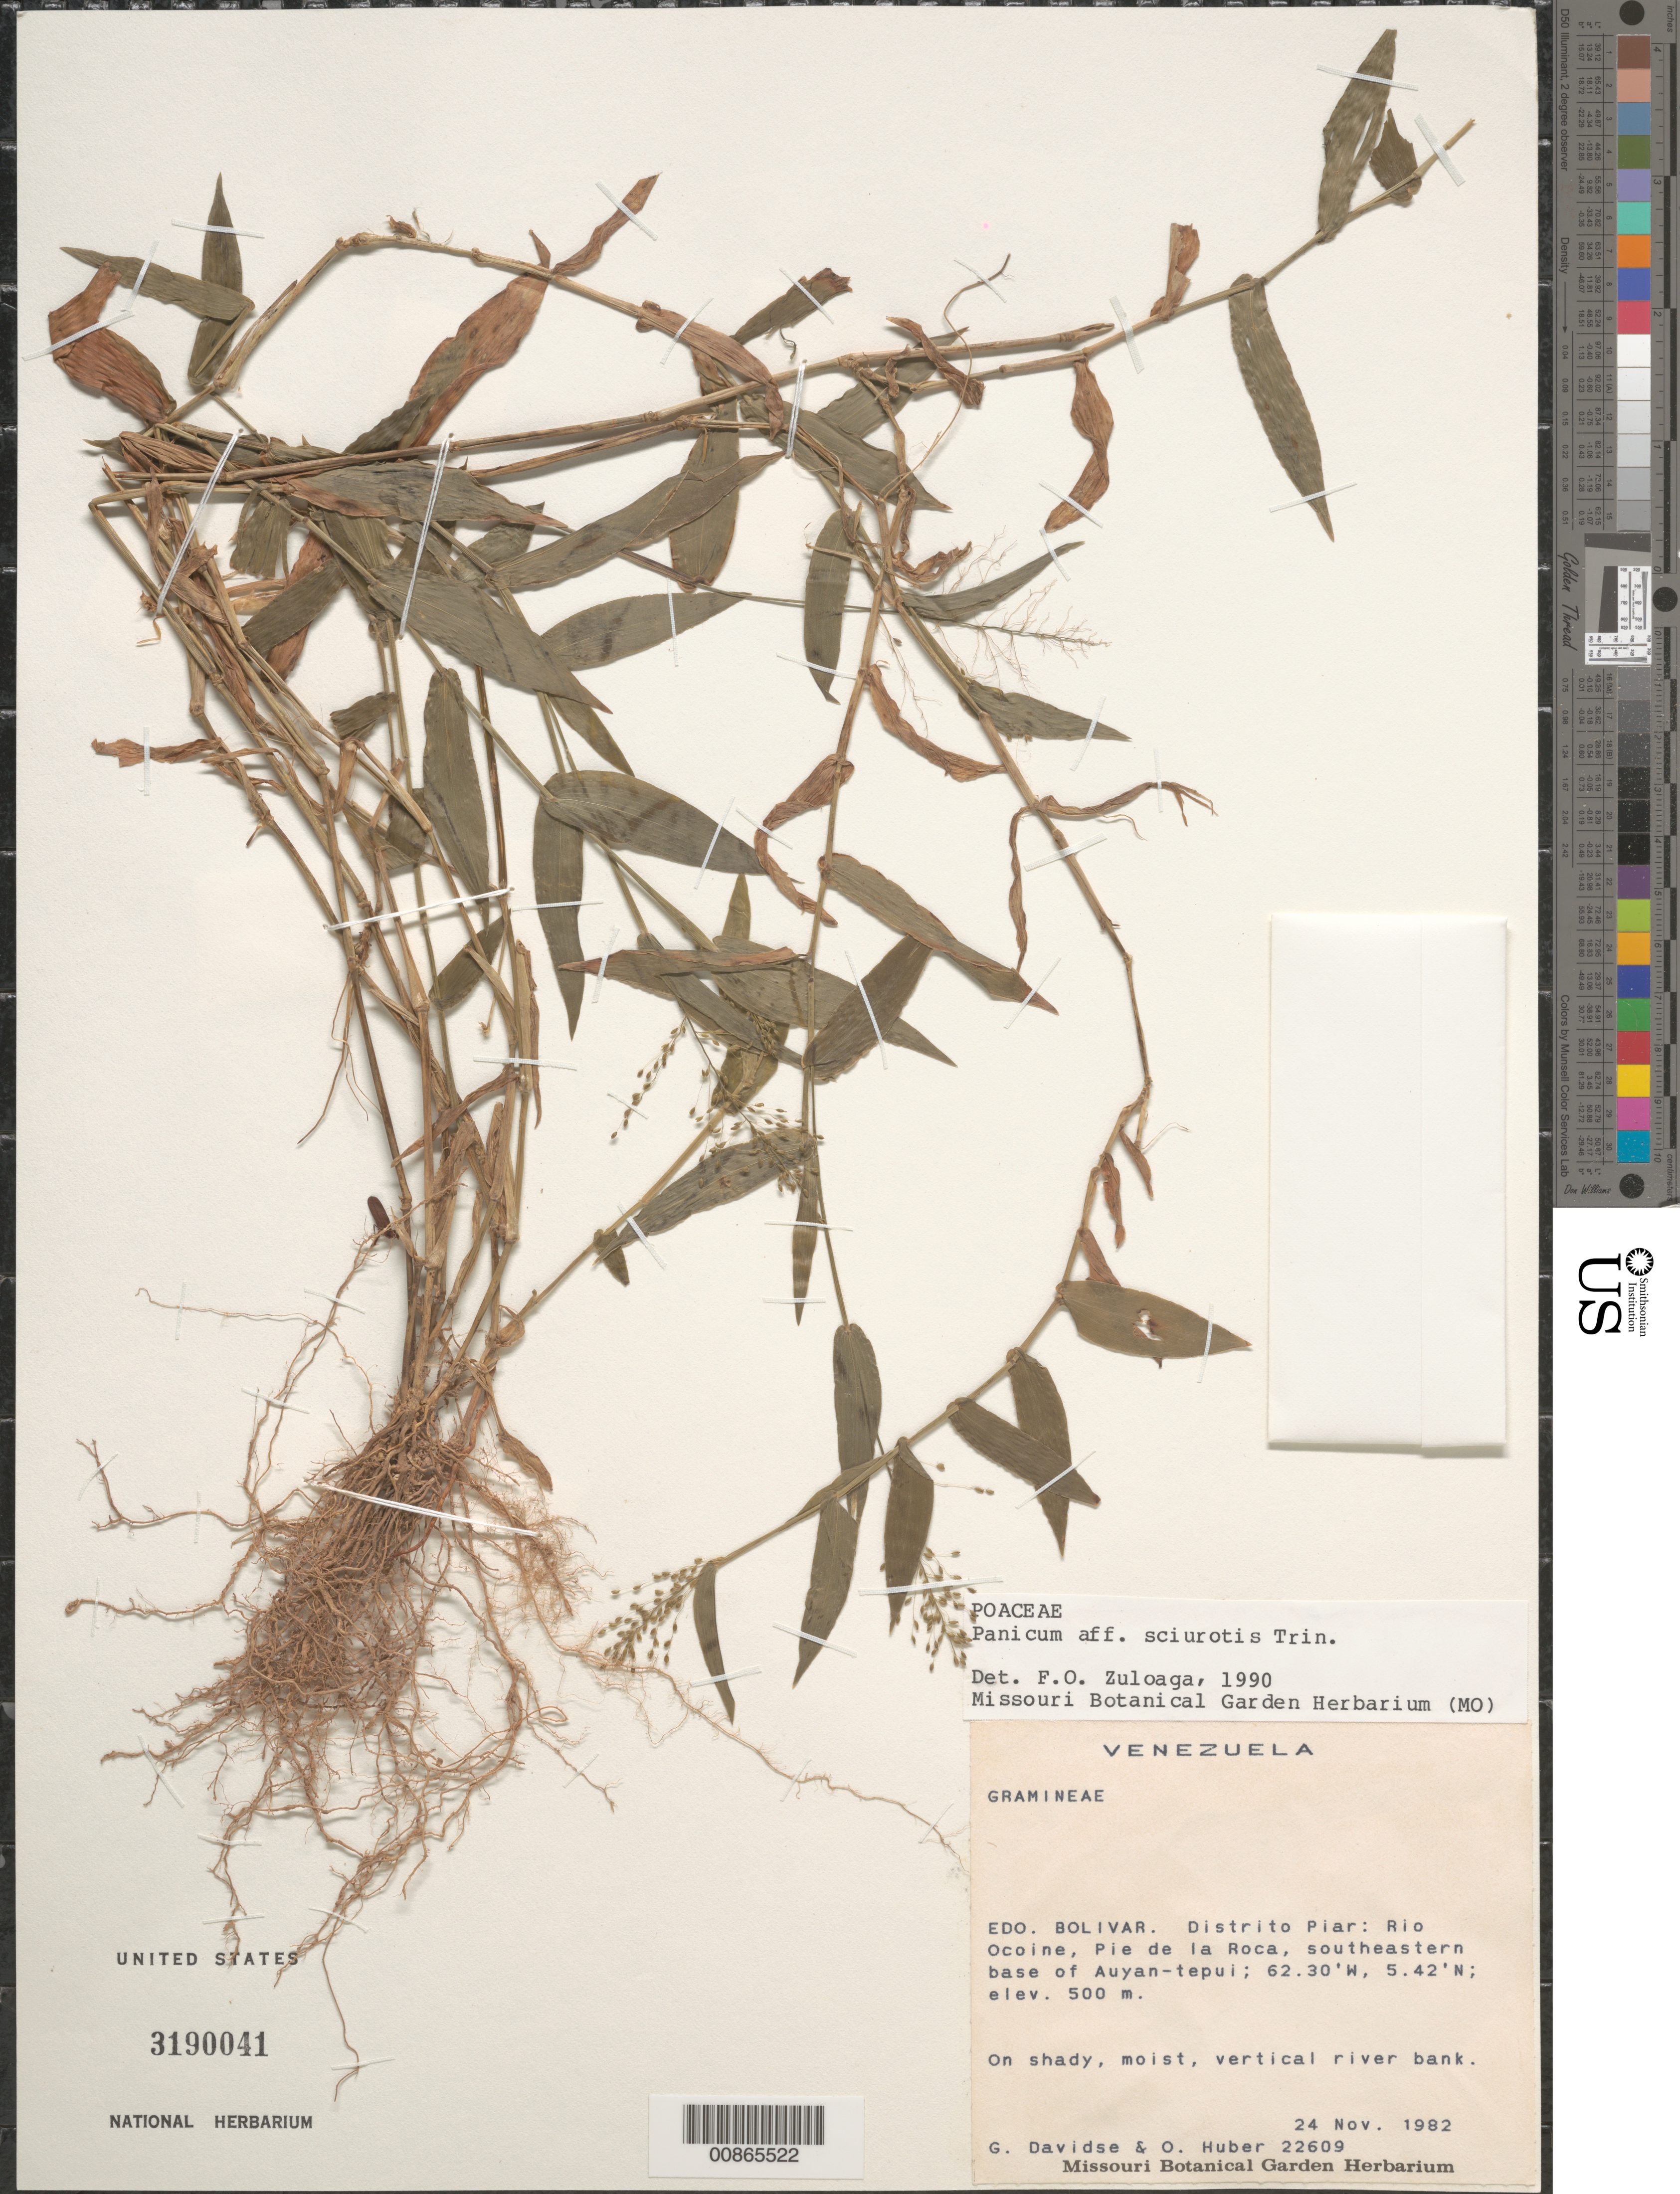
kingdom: Plantae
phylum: Tracheophyta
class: Liliopsida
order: Poales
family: Poaceae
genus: Panicum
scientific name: Panicum sciurotis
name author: Trin.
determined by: Zuloaga, F. O.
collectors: G. Davidse & O. Huber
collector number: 22609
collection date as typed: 24-Nov-82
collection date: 1982-11-24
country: Venezuela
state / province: Bolívar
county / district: Piar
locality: Río Ocoine, Pie de la Roca, SE base of Auyan-tepuí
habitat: Shady, moist, vertical river bank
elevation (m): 500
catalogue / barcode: US 3190041